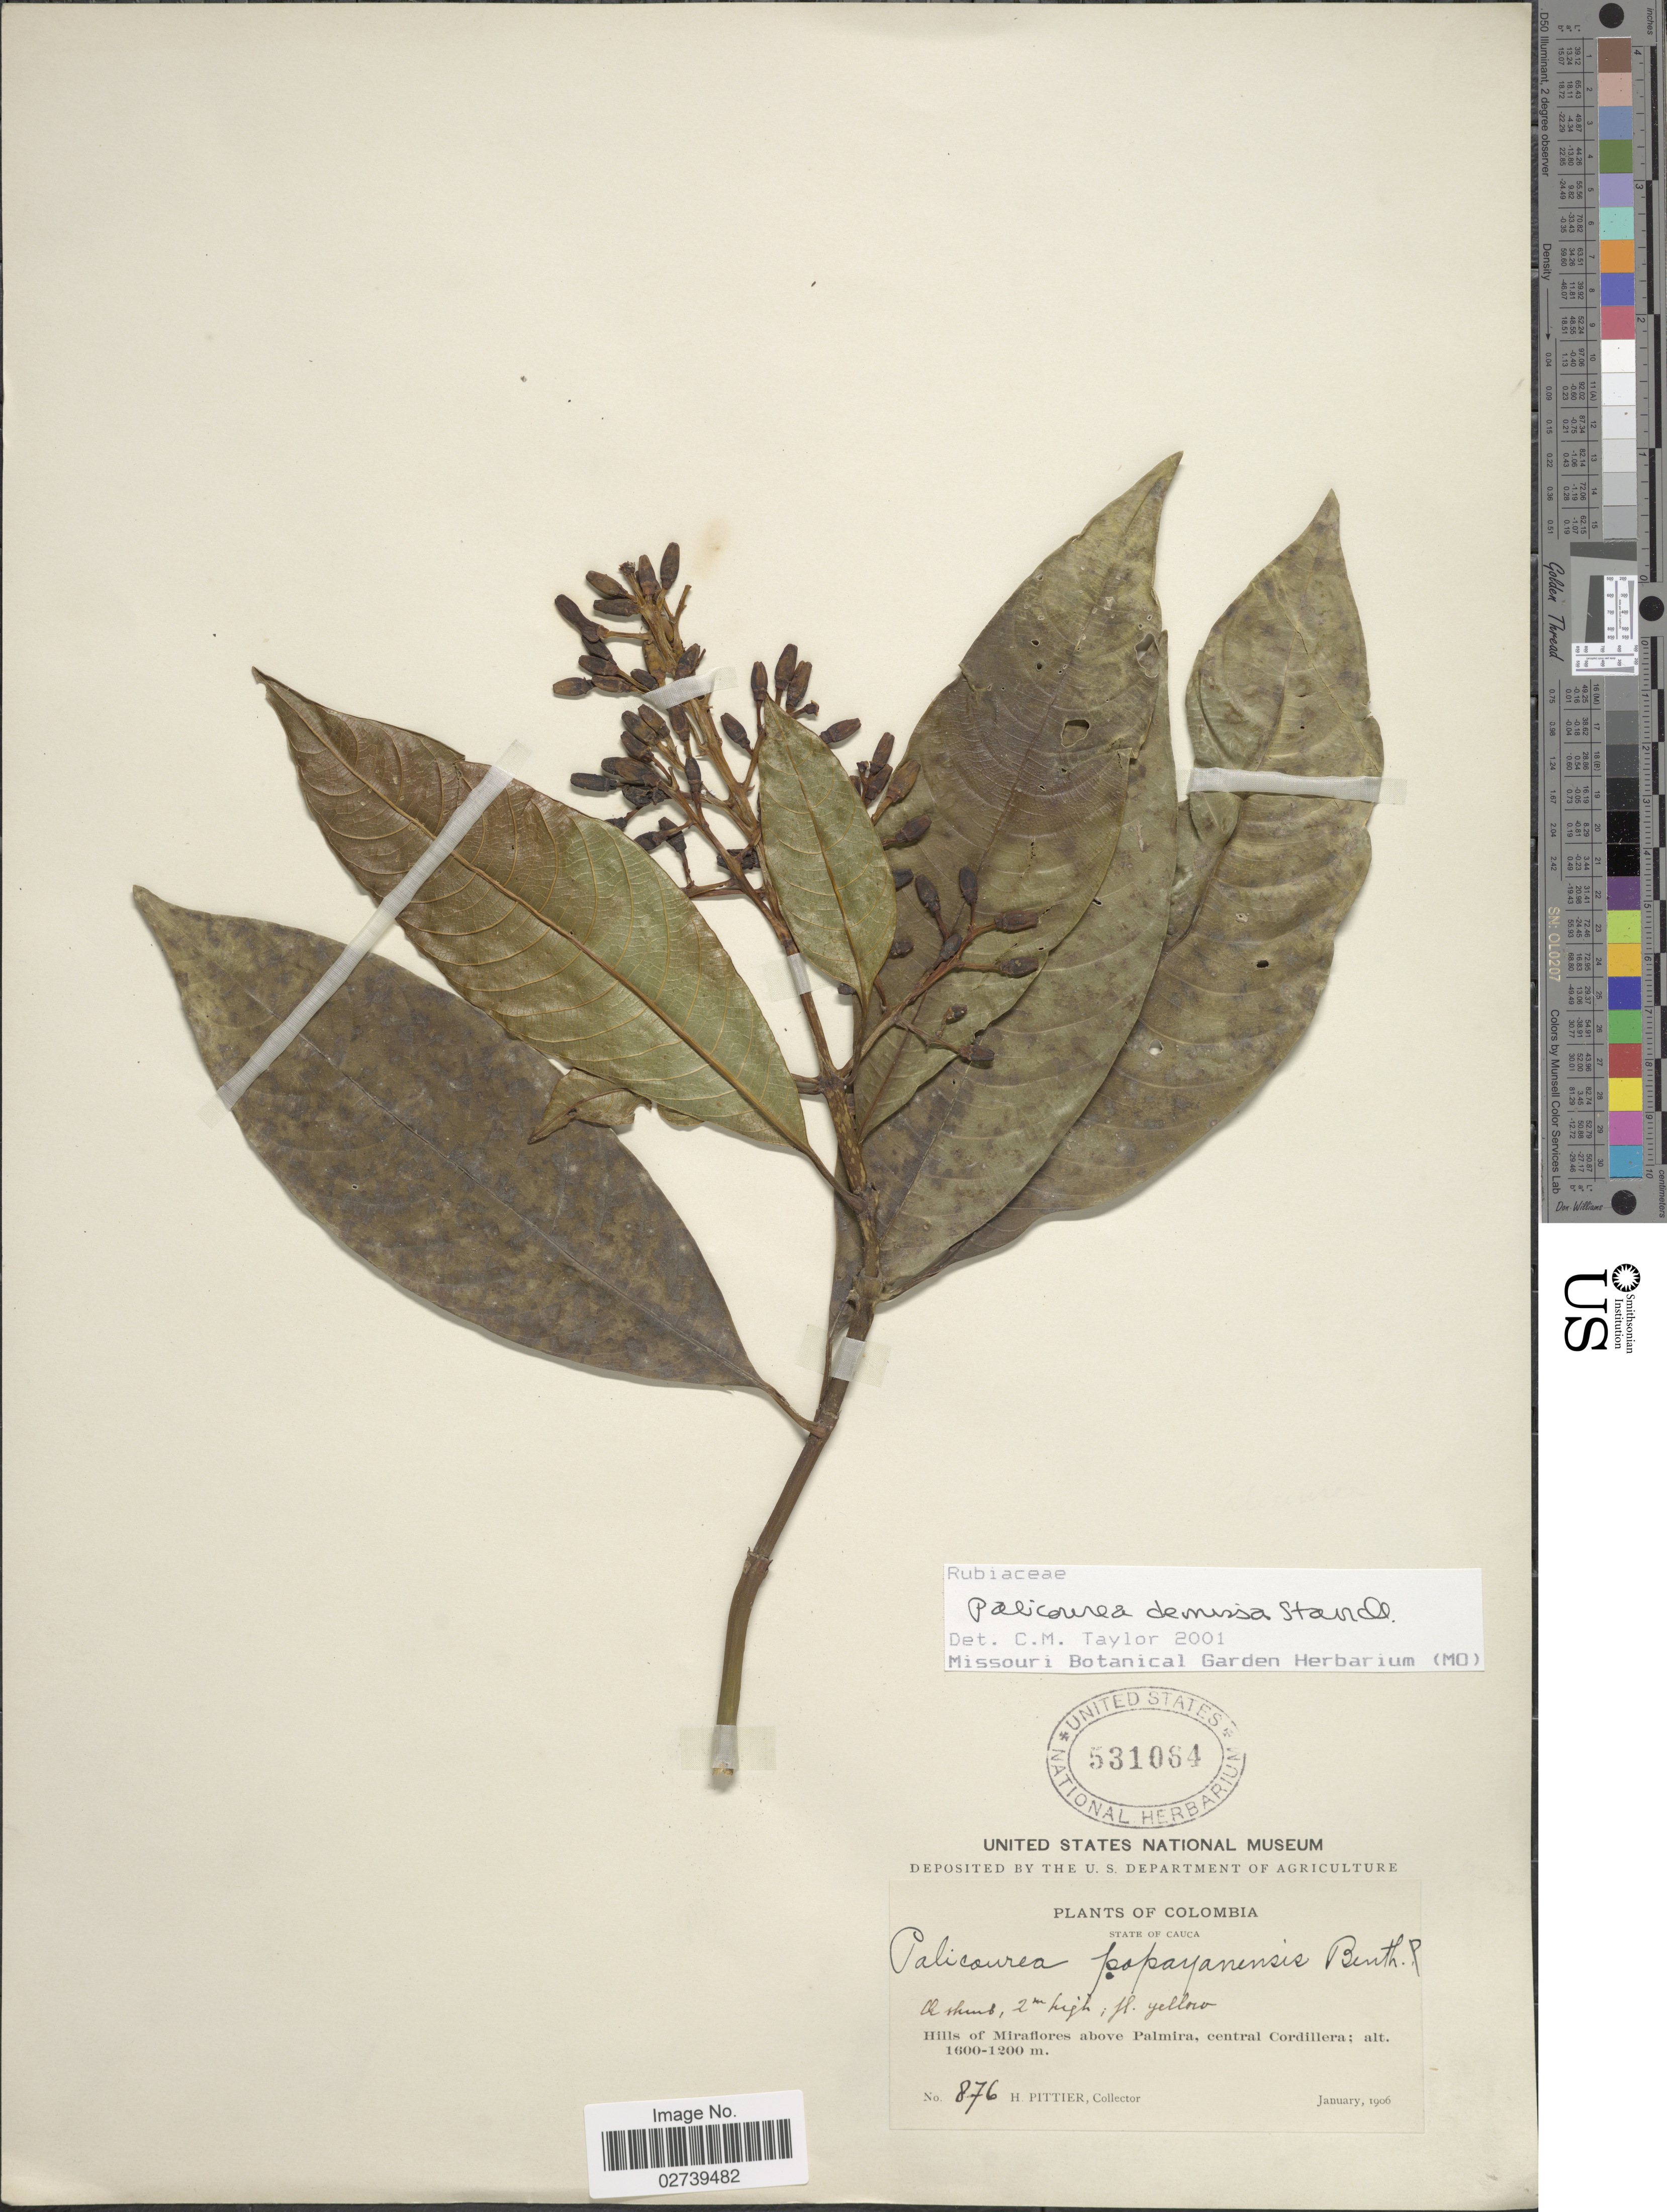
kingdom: Plantae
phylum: Tracheophyta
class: Magnoliopsida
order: Gentianales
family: Rubiaceae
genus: Palicourea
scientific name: Palicourea demissa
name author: Standl.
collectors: H. F. Pittier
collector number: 876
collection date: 1906-01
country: Colombia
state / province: Cauca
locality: Hills of Miraflores above Palmira, central Cordillera.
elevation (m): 1200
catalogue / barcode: US 531064